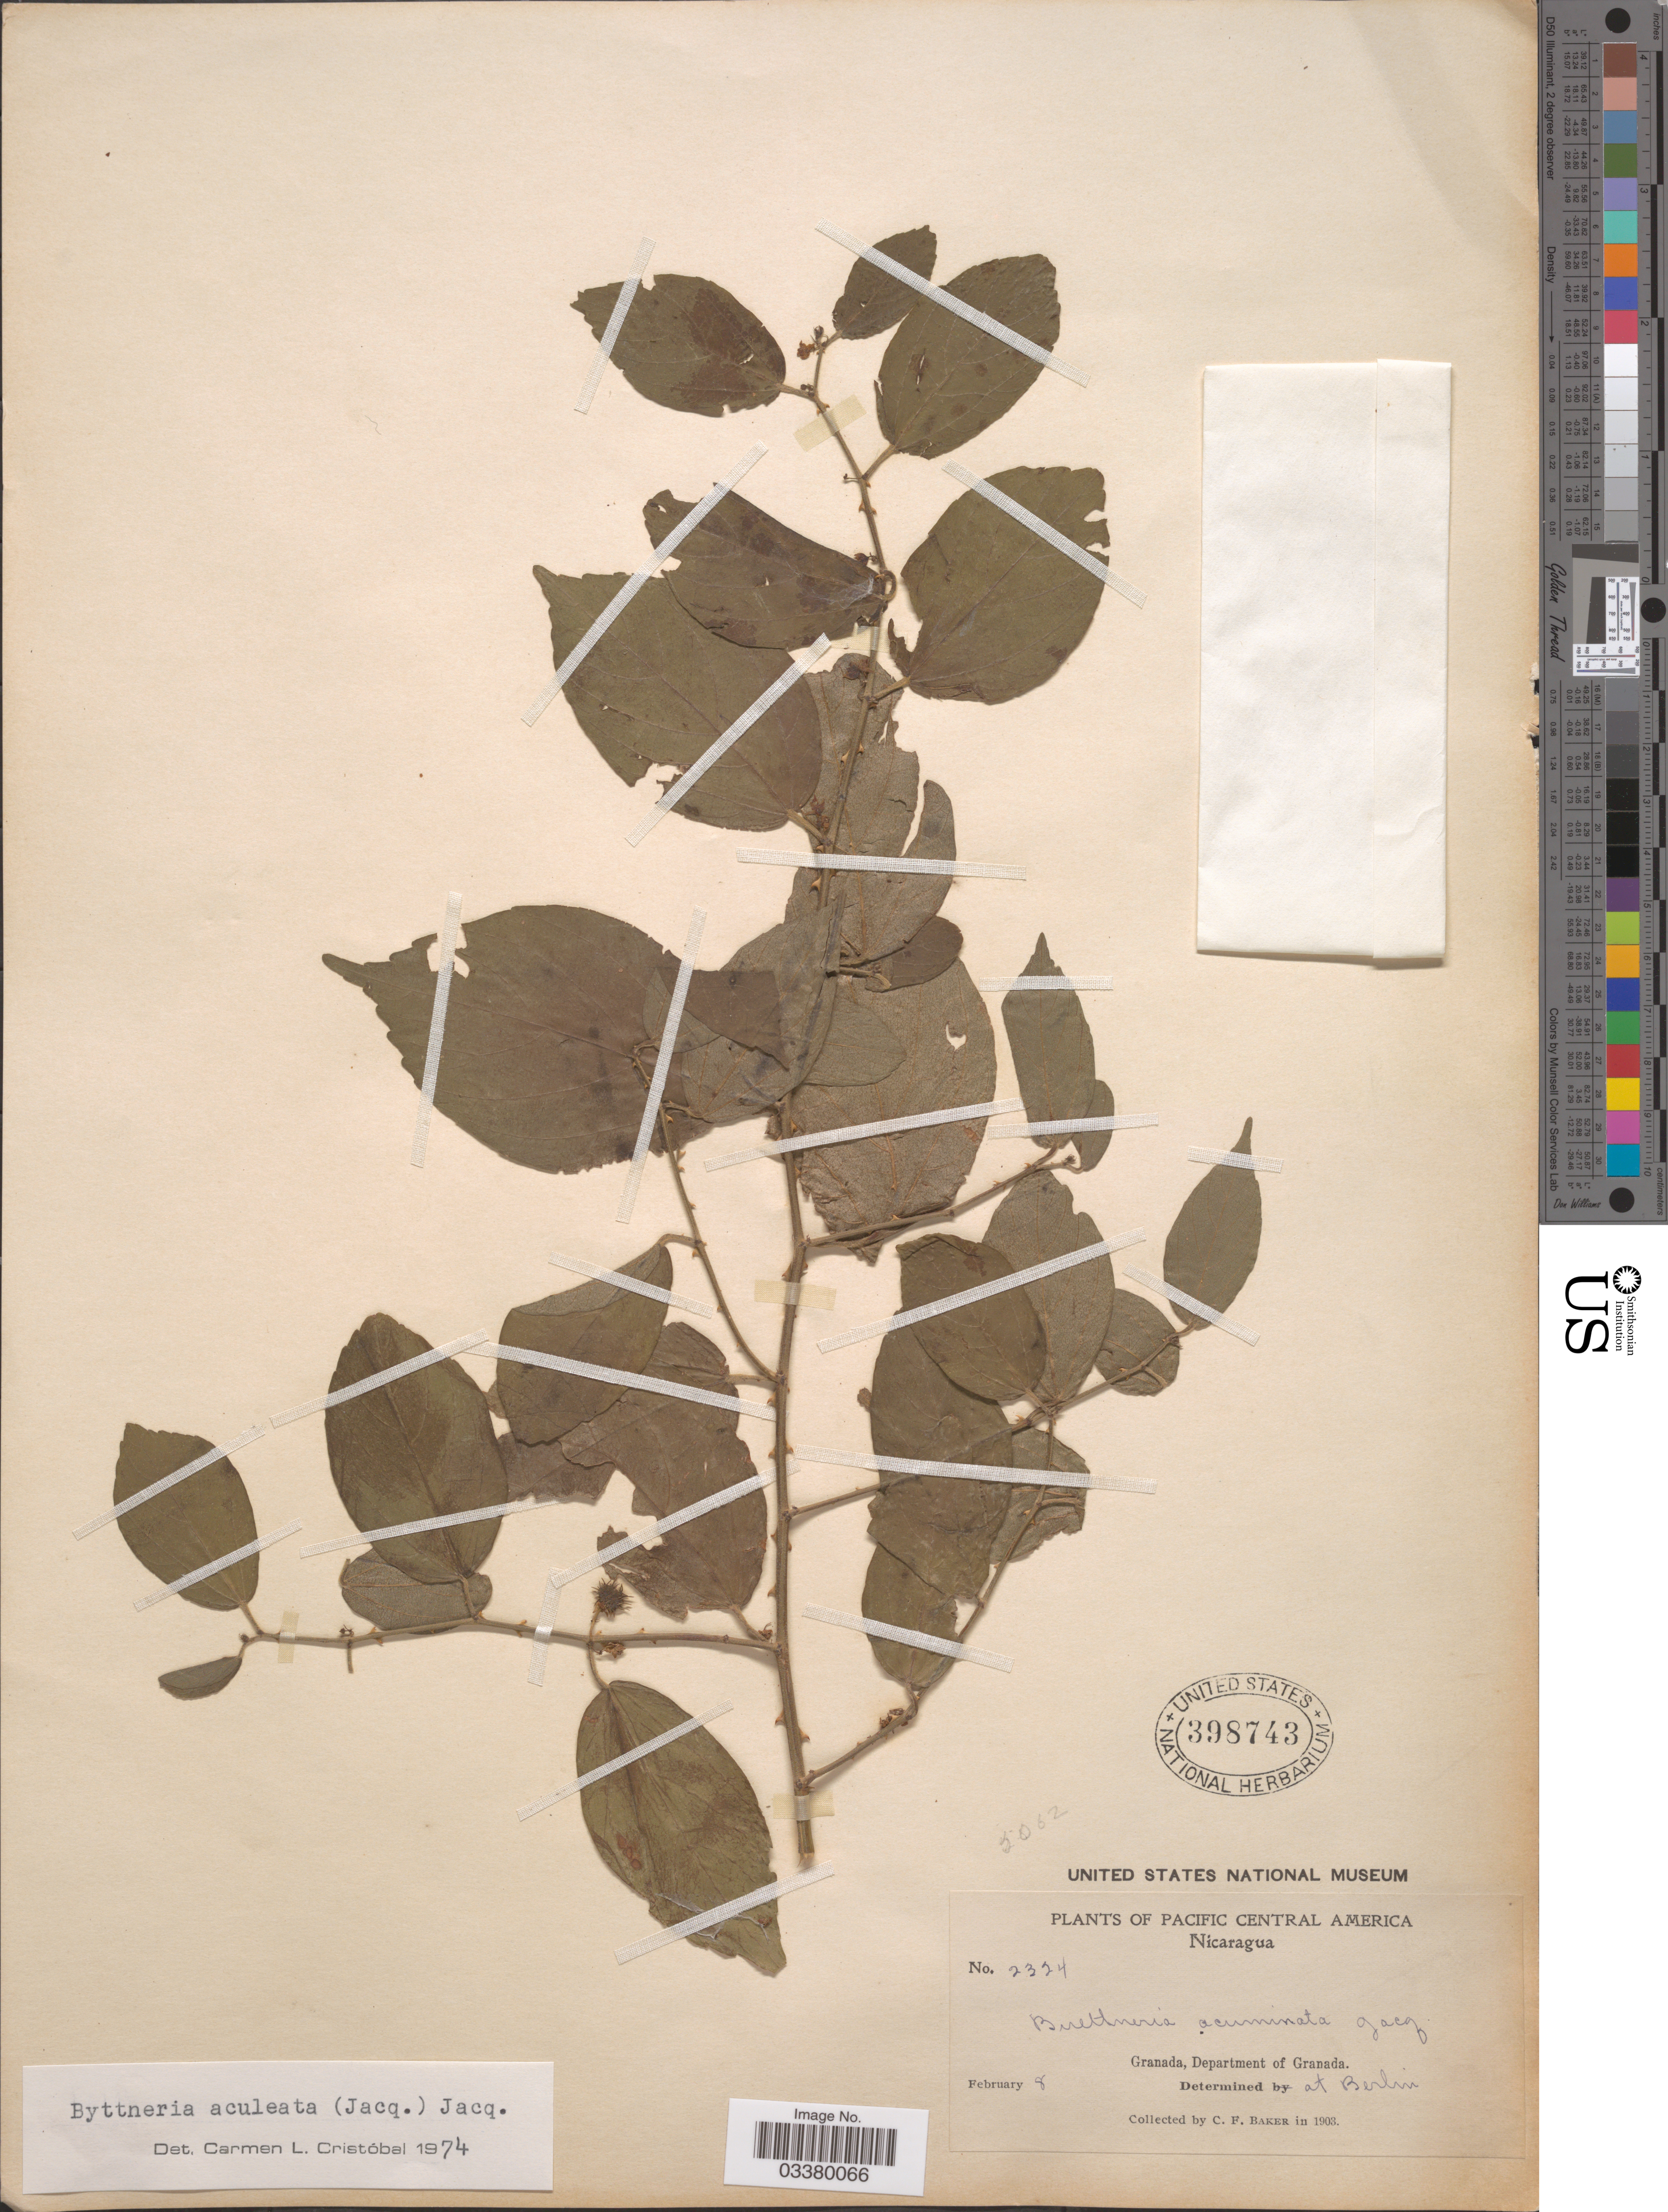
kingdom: Plantae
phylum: Tracheophyta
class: Magnoliopsida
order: Malvales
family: Malvaceae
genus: Byttneria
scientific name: Byttneria aculeata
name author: (Jacq.) Jacq.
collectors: C. F. Baker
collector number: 2324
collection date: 1903-02-08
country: Nicaragua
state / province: Granada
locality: Pacific Central America. Granada, Department of Granada.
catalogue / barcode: US 398743